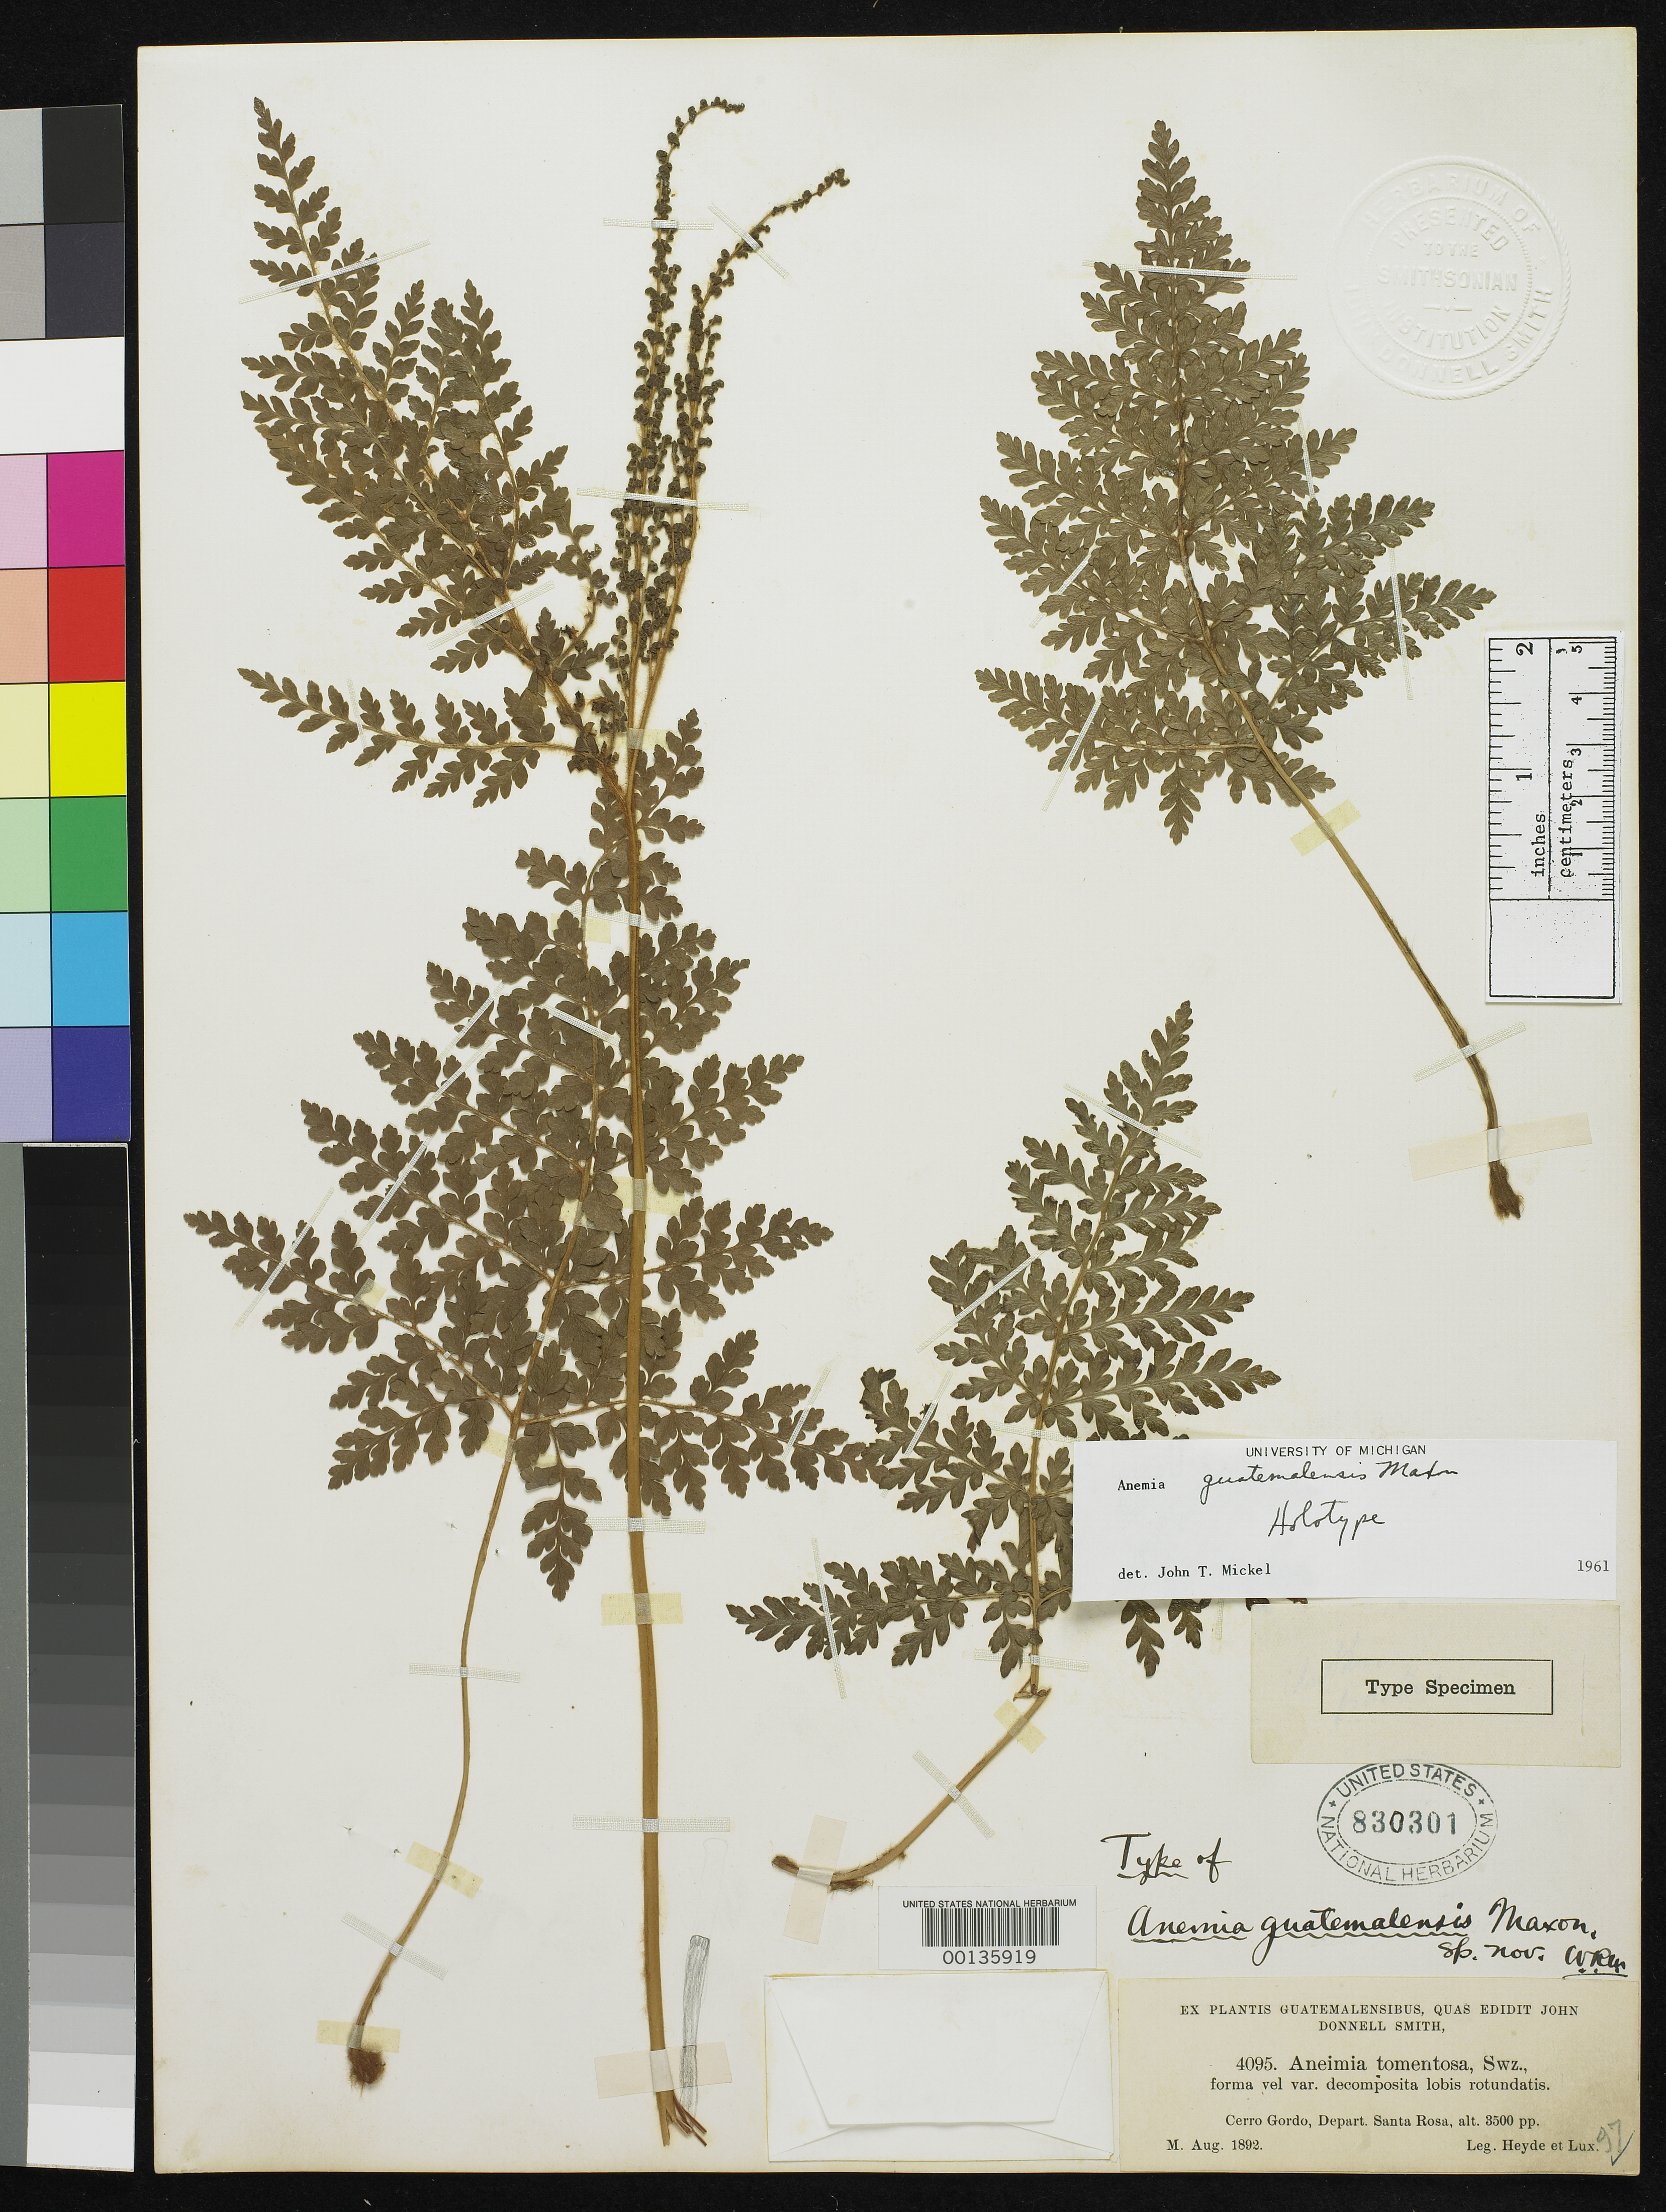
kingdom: Plantae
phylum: Tracheophyta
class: Polypodiopsida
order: Schizaeales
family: Anemiaceae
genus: Anemia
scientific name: Anemia guatemalensis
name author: Maxon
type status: Holotype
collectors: E. T. Heyde & E. Lux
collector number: J.D.S. 4095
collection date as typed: Aug 1892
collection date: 1892-08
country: Guatemala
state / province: Santa Rosa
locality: Cerro Gordo.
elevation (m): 1050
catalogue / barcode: US 830301